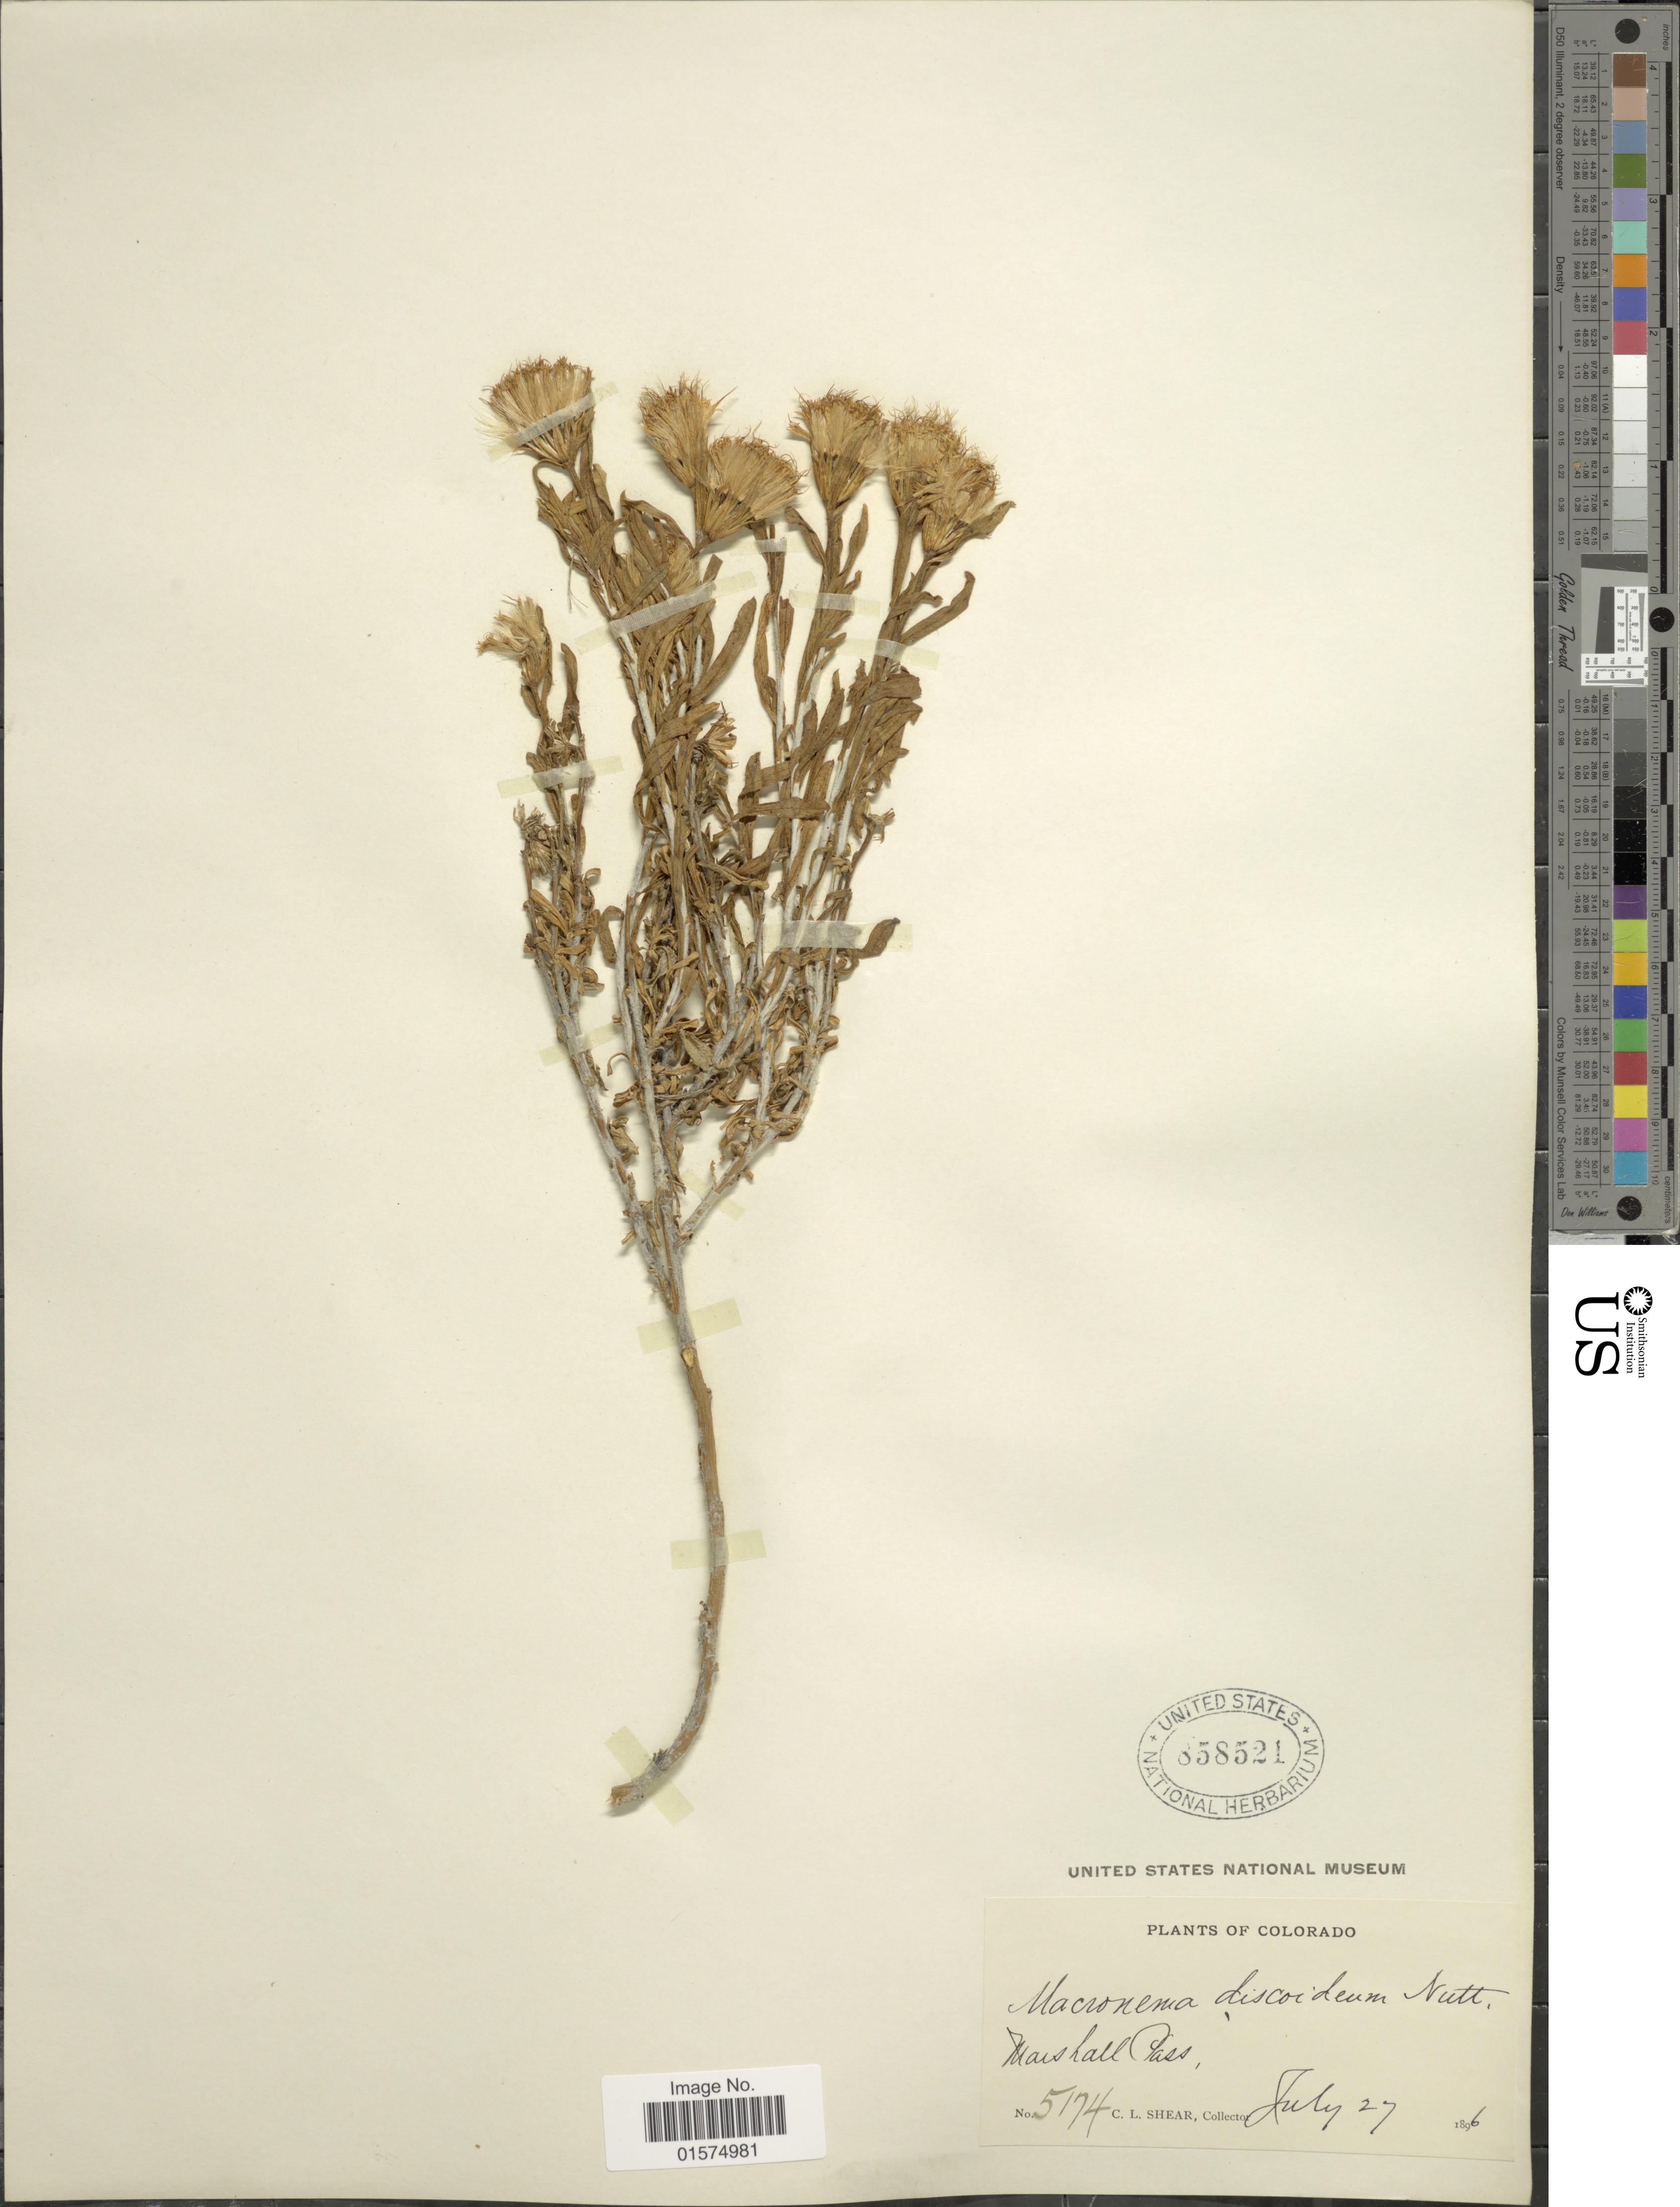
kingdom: Plantae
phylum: Tracheophyta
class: Magnoliopsida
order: Asterales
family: Asteraceae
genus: Ericameria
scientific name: Ericameria discoidea var. discoidea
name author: (Nutt.) G.L. Nesom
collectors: C. L. Shear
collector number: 5174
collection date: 1896-07-27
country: United States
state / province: Colorado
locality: Marshall Pass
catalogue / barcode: US 858521